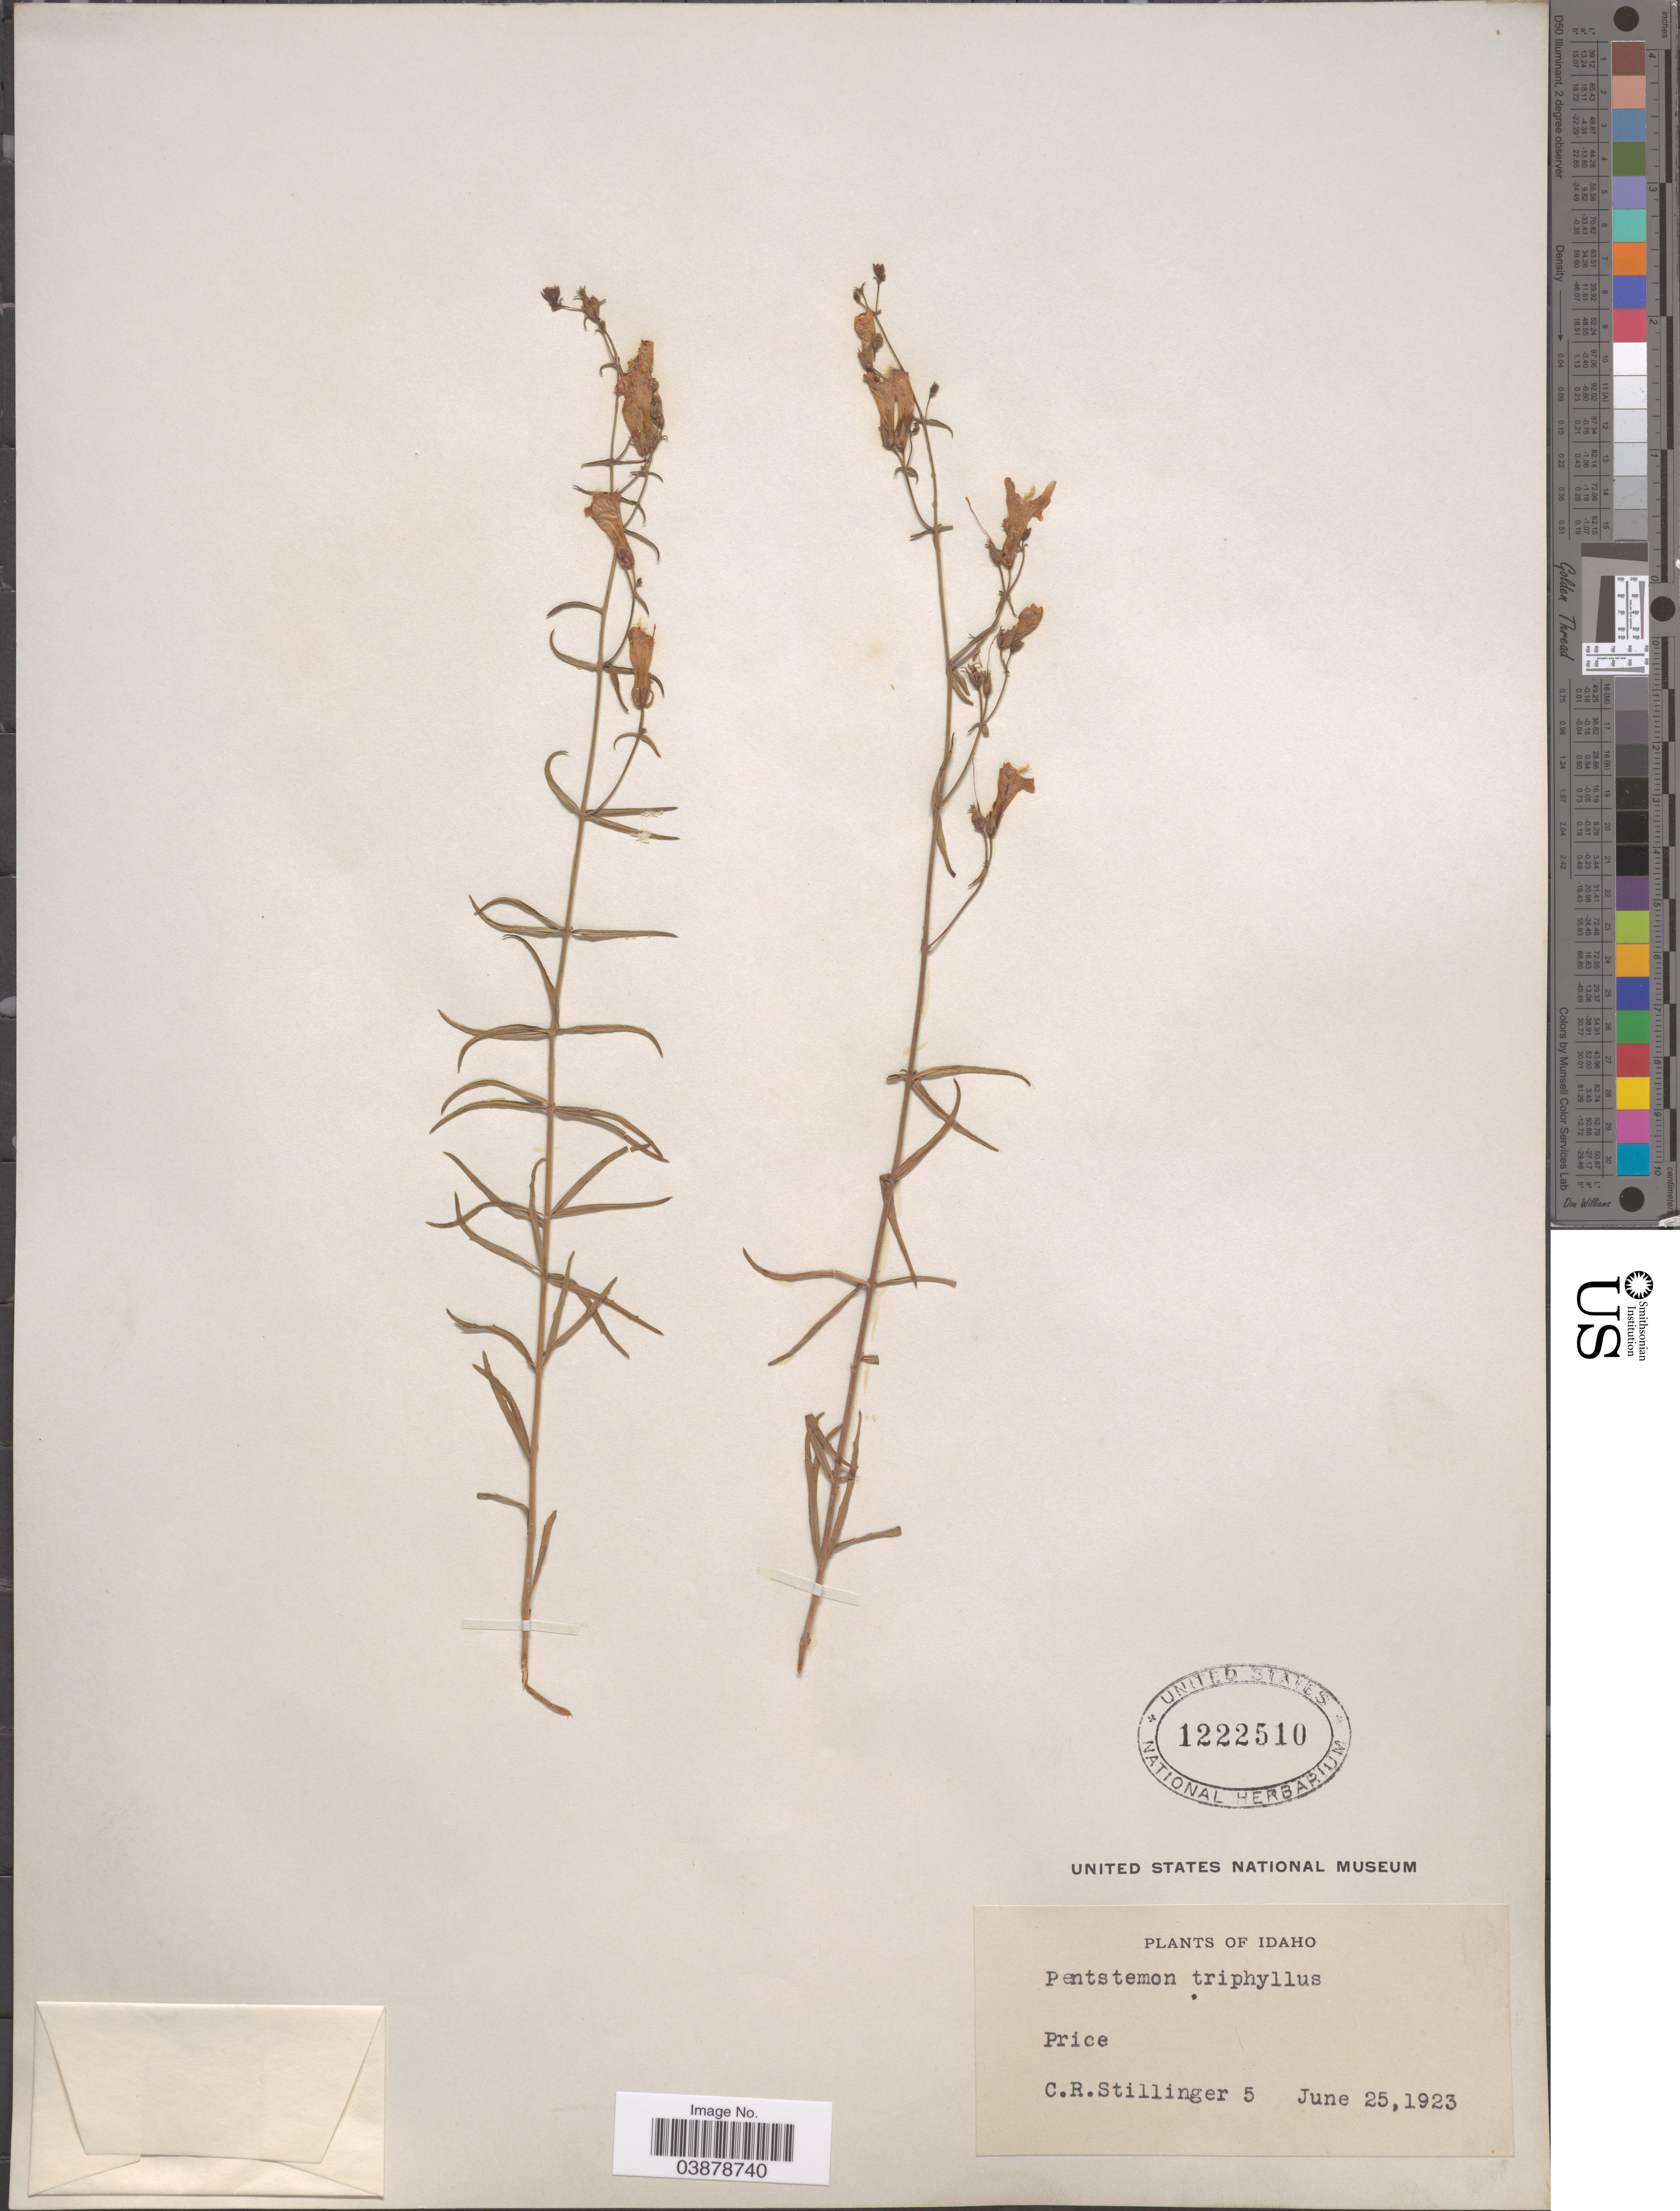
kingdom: Plantae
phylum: Tracheophyta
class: Magnoliopsida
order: Lamiales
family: Plantaginaceae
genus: Penstemon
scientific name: Penstemon triphyllus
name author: Douglas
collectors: C. Stillinger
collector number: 5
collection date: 1923-06-25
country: United States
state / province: Idaho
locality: Price.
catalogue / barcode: US 1222510